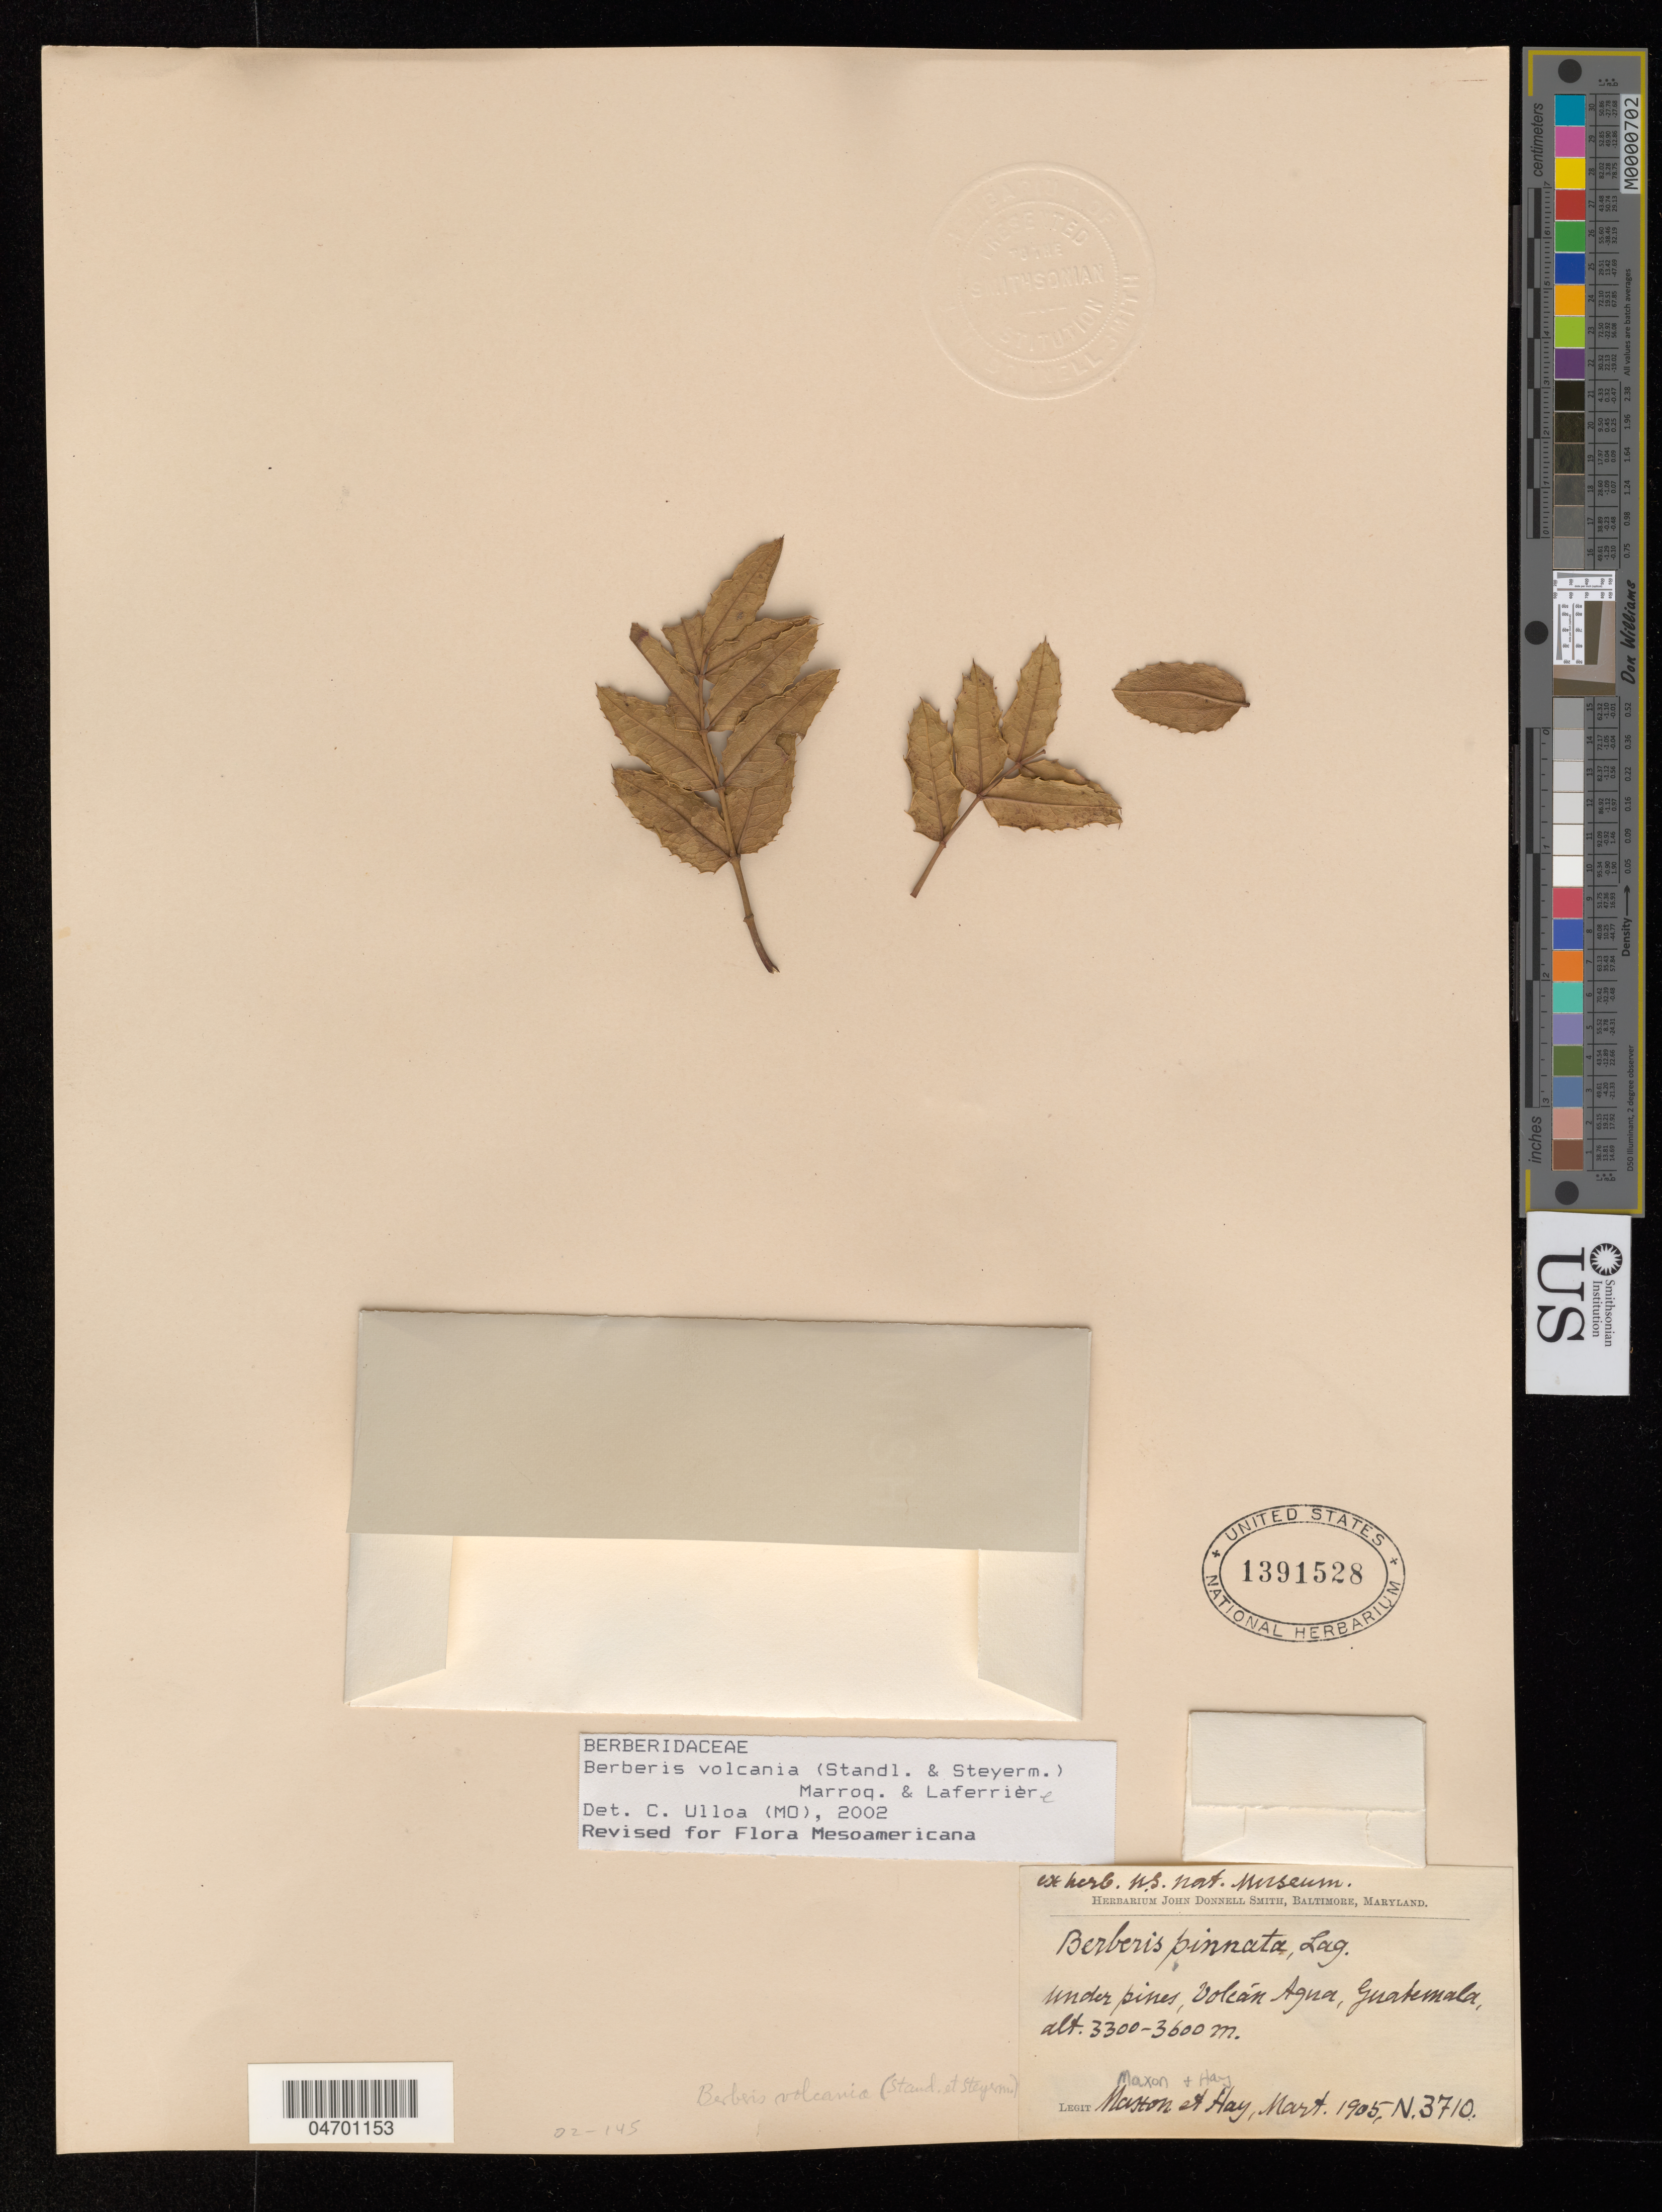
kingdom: Plantae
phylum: Tracheophyta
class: Magnoliopsida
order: Ranunculales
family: Berberidaceae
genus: Berberis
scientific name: Berberis volcania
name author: (Standl. & Steyerm.) Marroq. & Laferr.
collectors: J. Smith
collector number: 3710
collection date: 1905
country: Guatemala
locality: Under pines, volcán Agua.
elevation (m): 3300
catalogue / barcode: US 1391528